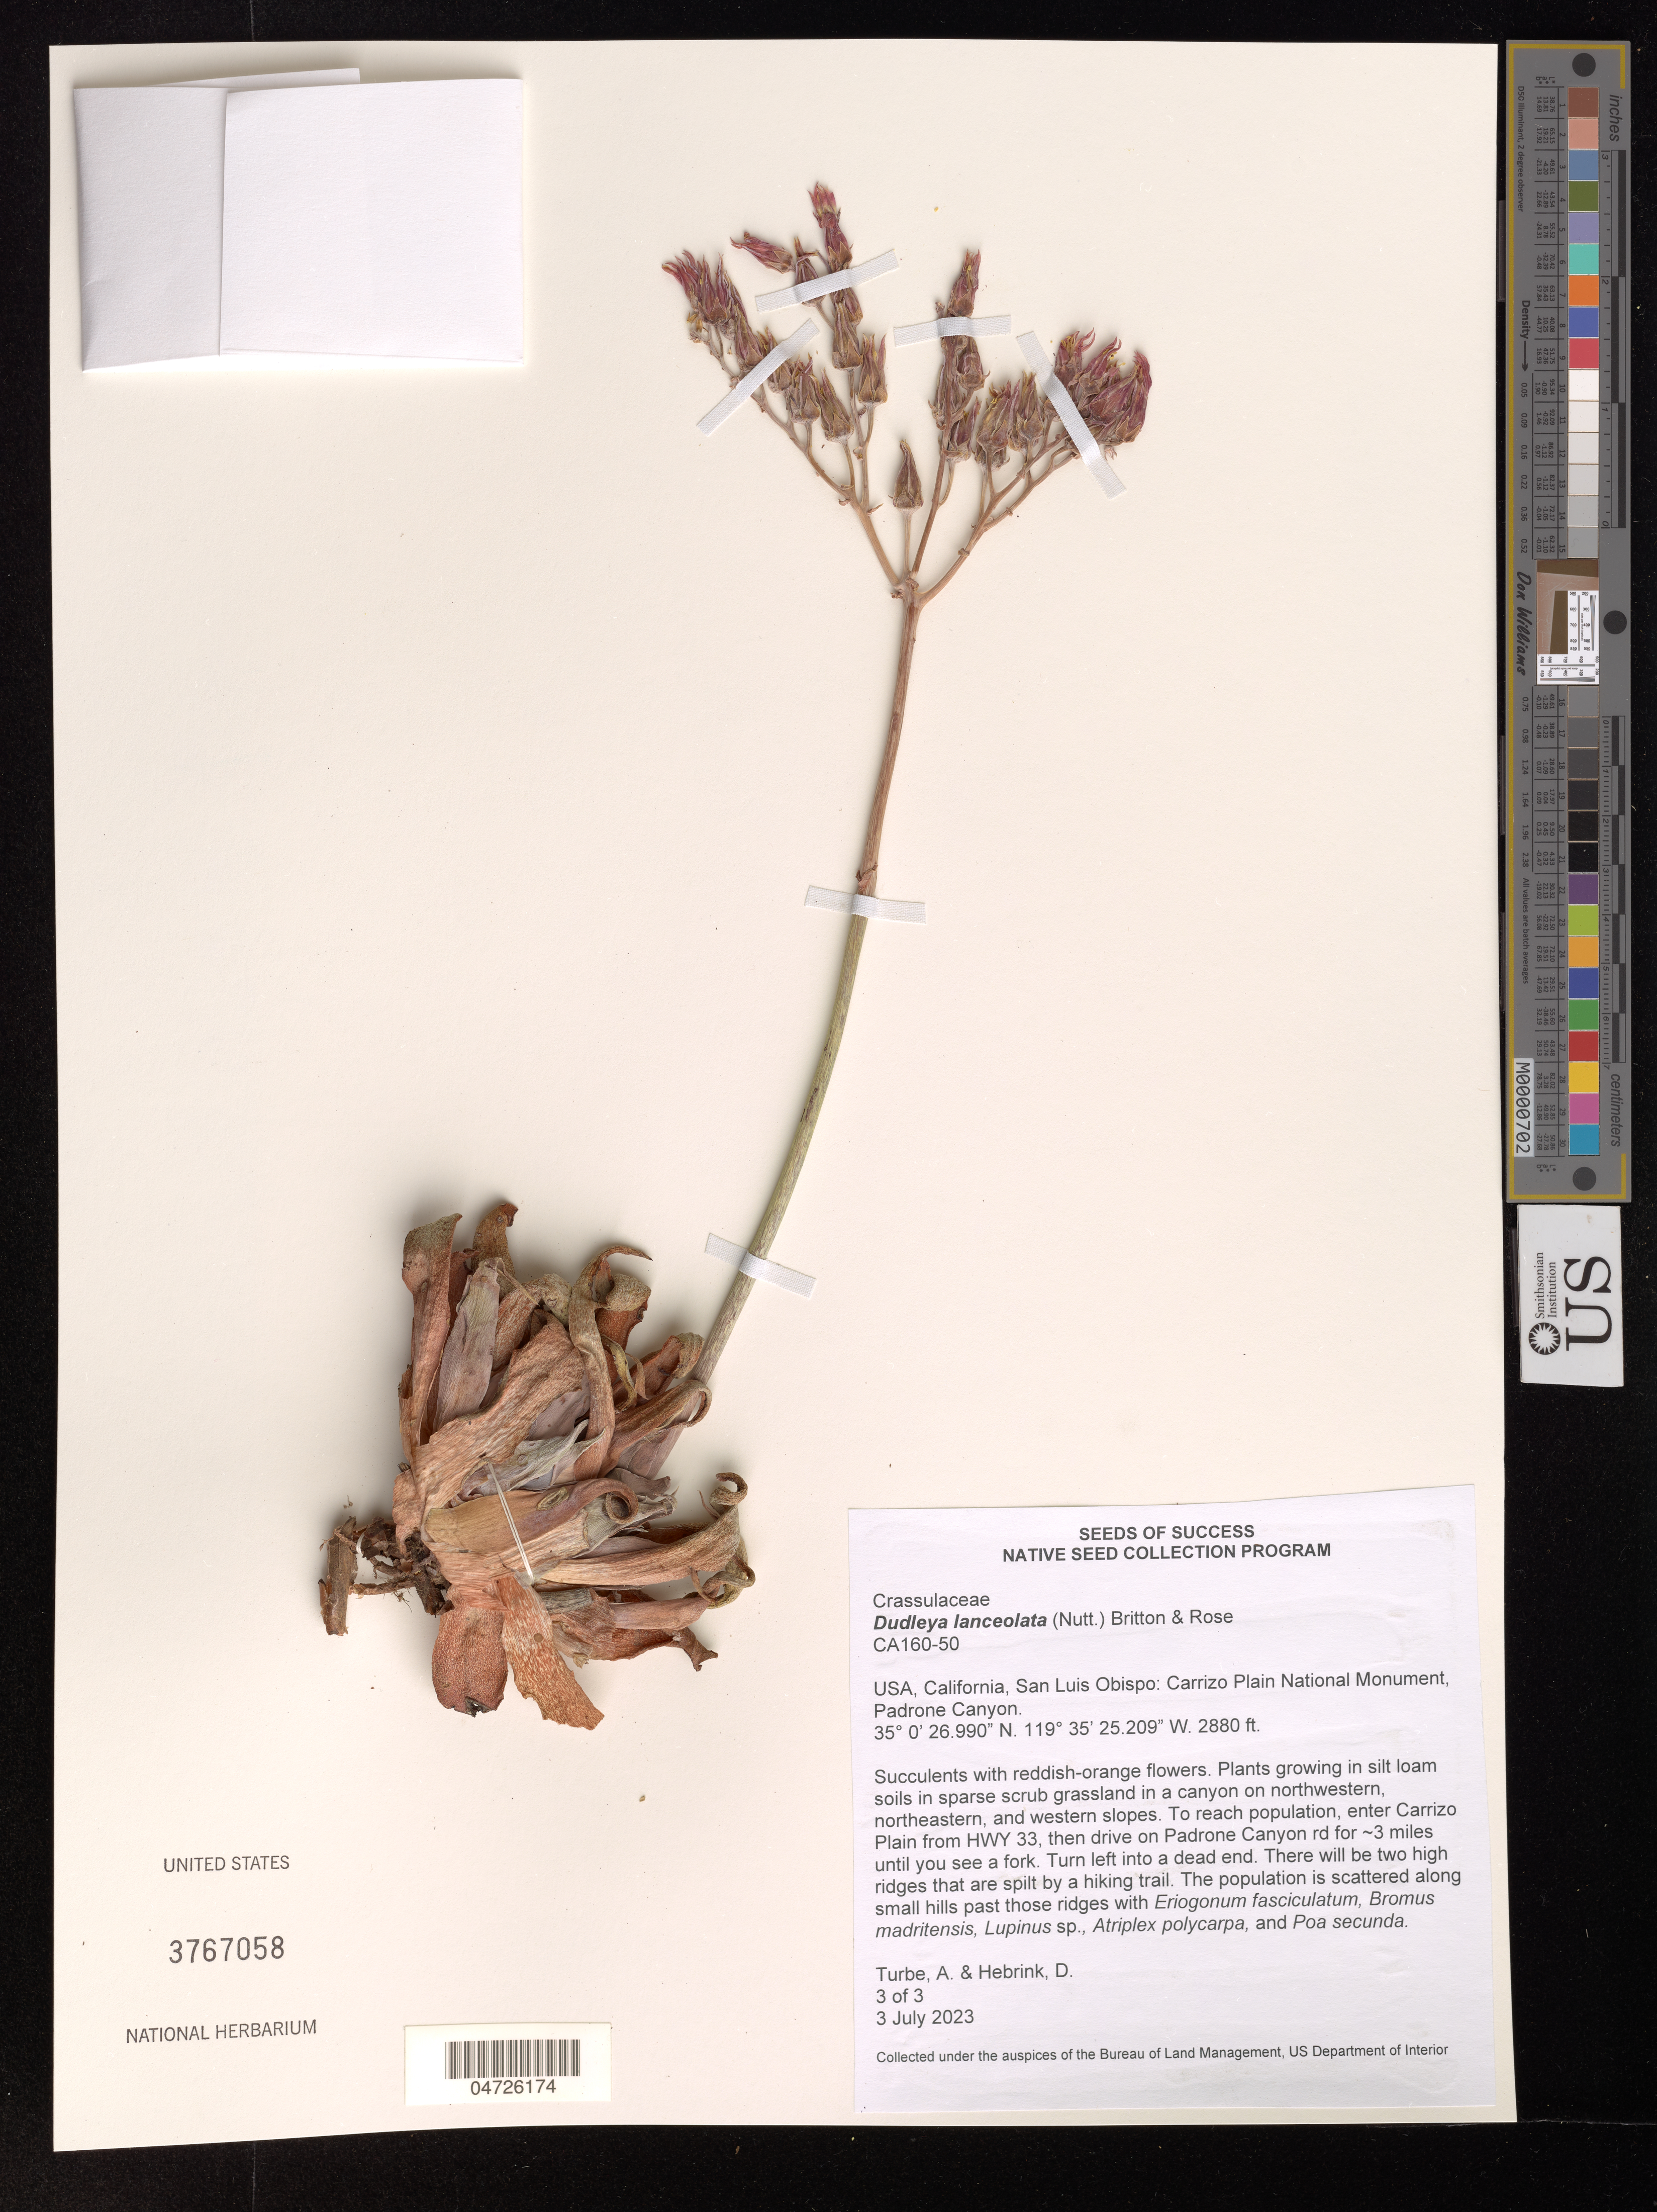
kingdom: Plantae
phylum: Tracheophyta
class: Magnoliopsida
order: Saxifragales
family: Crassulaceae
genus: Dudleya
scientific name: Dudleya lanceolata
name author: (Nutt.) Britton & Rose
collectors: A. Turbe & D. Hebrink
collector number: CA160-50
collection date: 2023-07-03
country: United States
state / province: California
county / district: San Louis Obispo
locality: San Luis Obispo: Carrizo Plain National Monument, Padrone Canyon. To reach population, enter Carrizo Plain from HWY 33, then drive on Padrone Canyon rd for ~3 miles until you see a fork. Turn left into a dead end. There will be two high ridges that are split by a hiking trail.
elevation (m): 878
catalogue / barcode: US 3767058